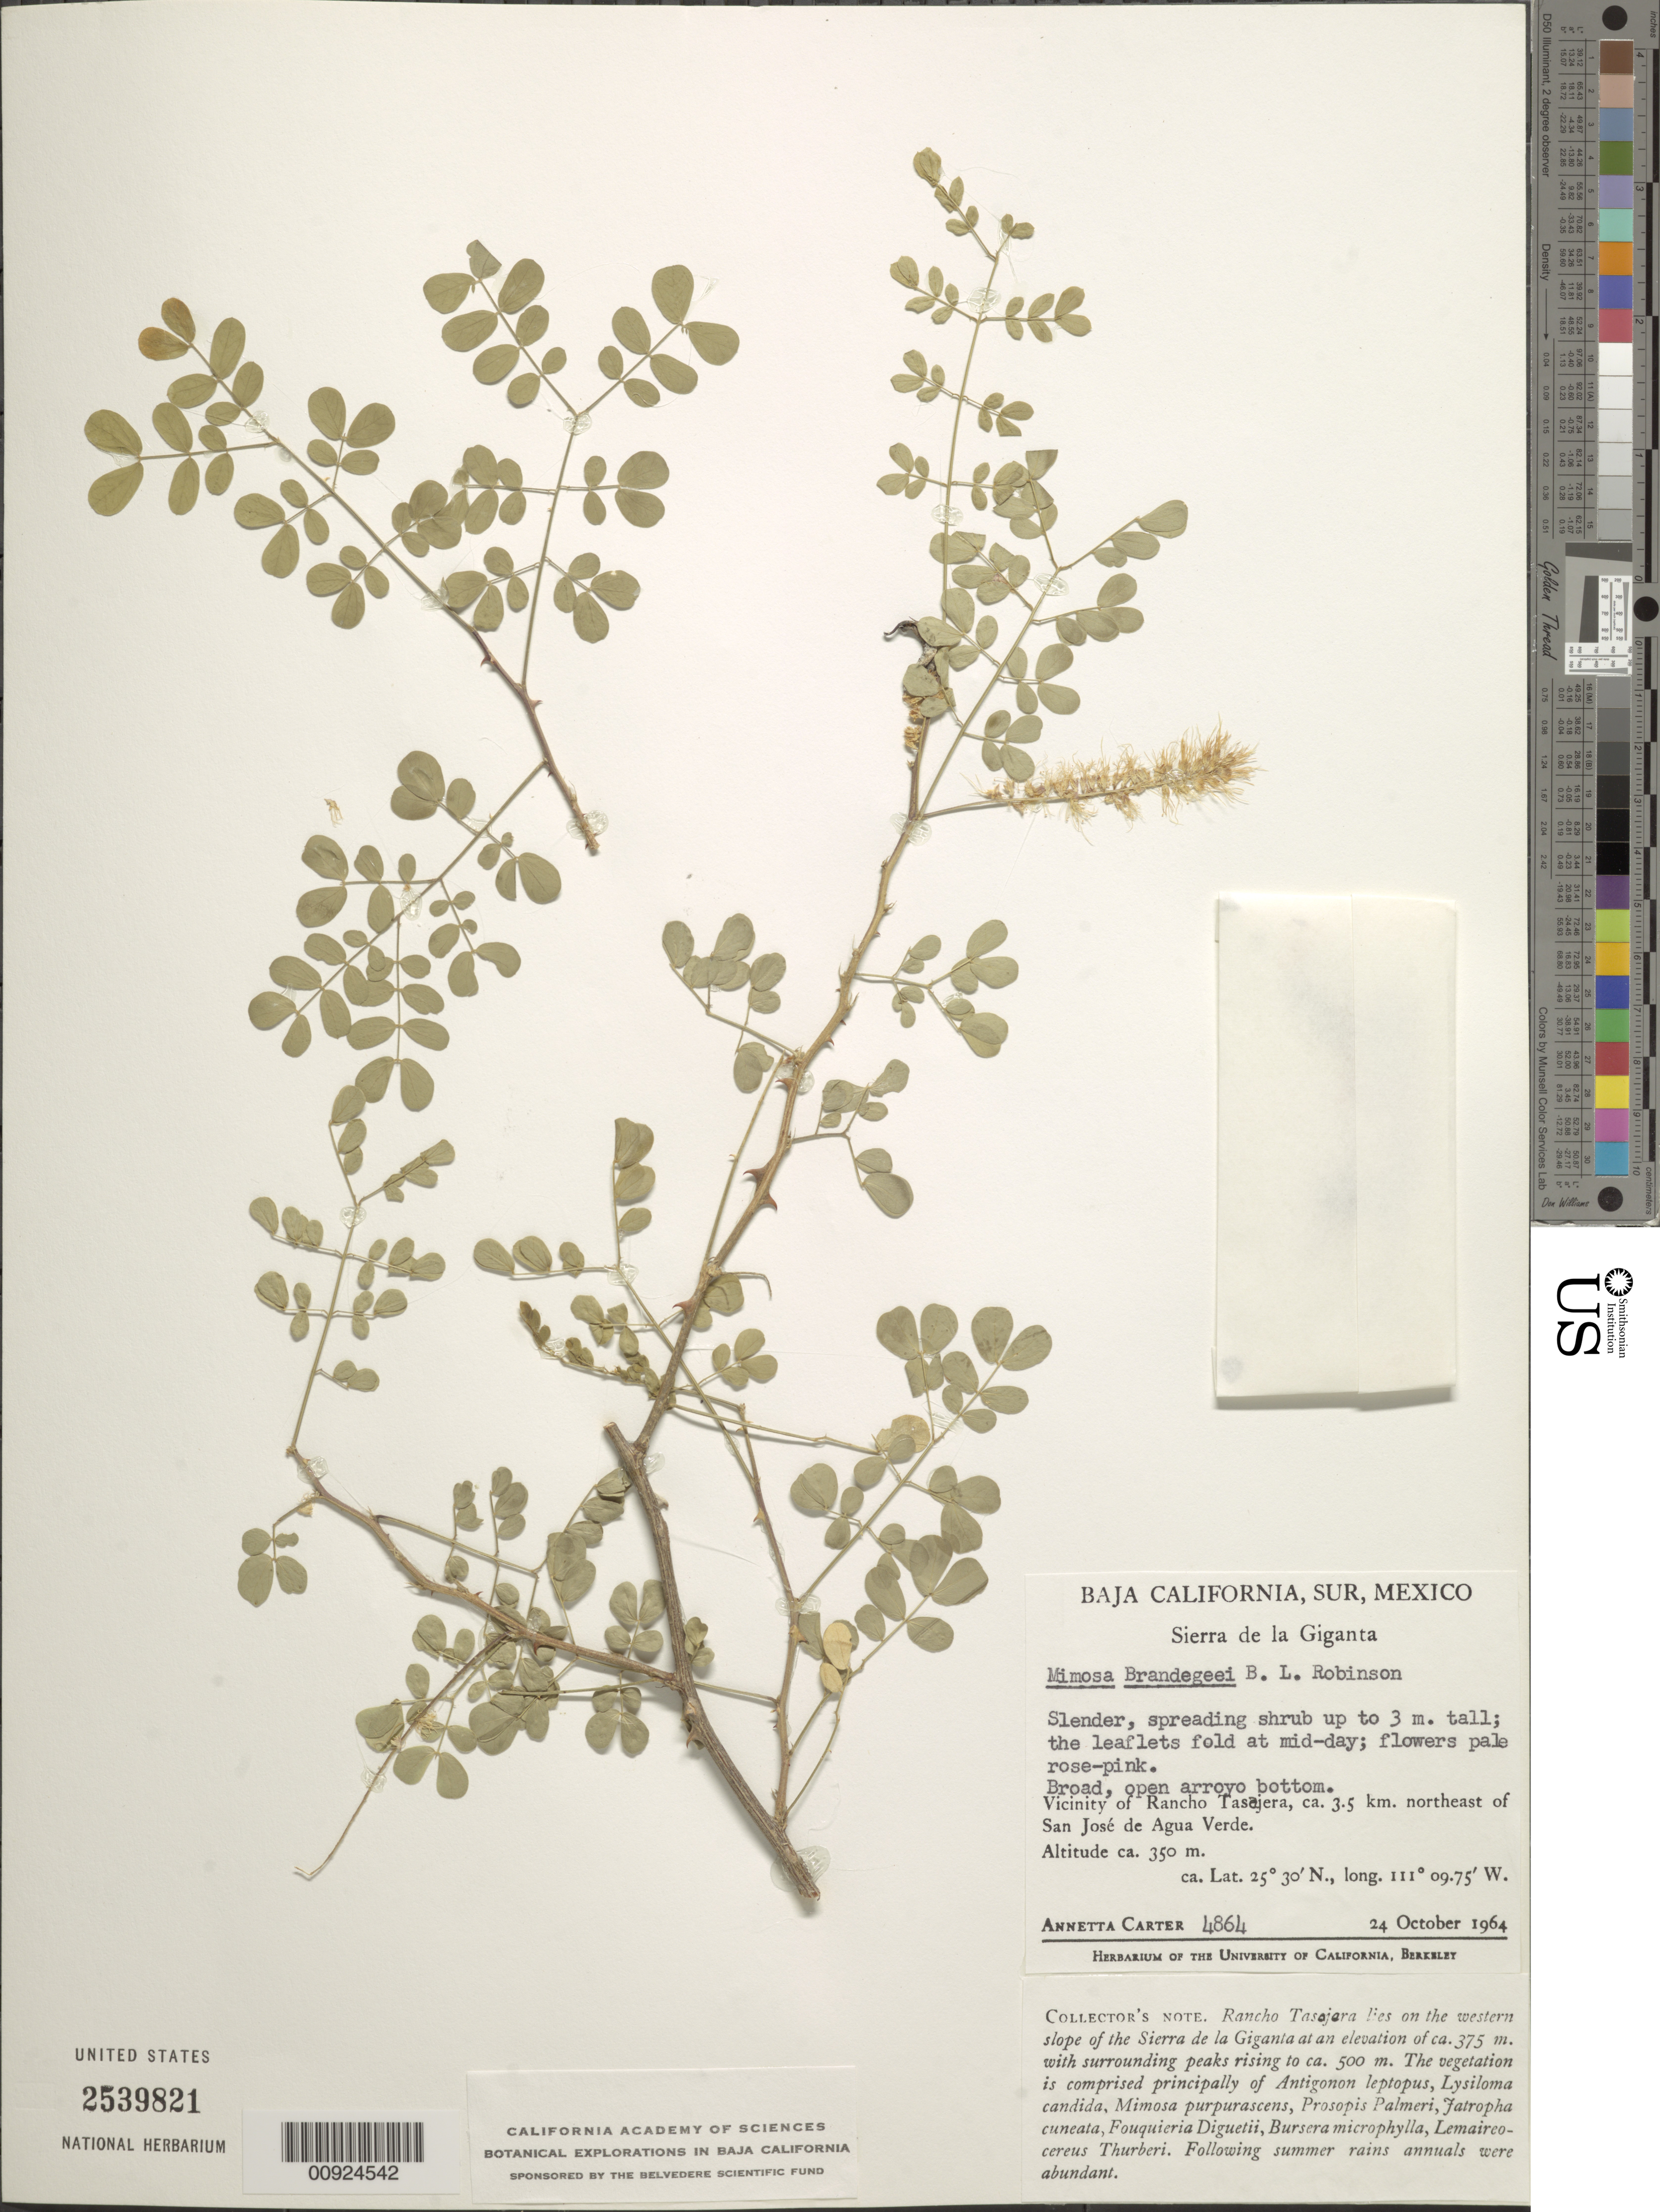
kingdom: Plantae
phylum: Tracheophyta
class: Magnoliopsida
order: Fabales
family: Fabaceae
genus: Mimosa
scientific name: Mimosa brandegei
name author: B.L. Rob.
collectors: A. Carter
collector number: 4864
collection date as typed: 24 Oct 1964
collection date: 1964-10-24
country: Mexico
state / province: Baja California Sur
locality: Vicinity of Rancho Tasajera, ca. 3.5 km. northeast of San José de Agua Verde. Sierra de la Giganta, Baja California Sur.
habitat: Broad, open arroyo bottom.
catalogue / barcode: US 2539821